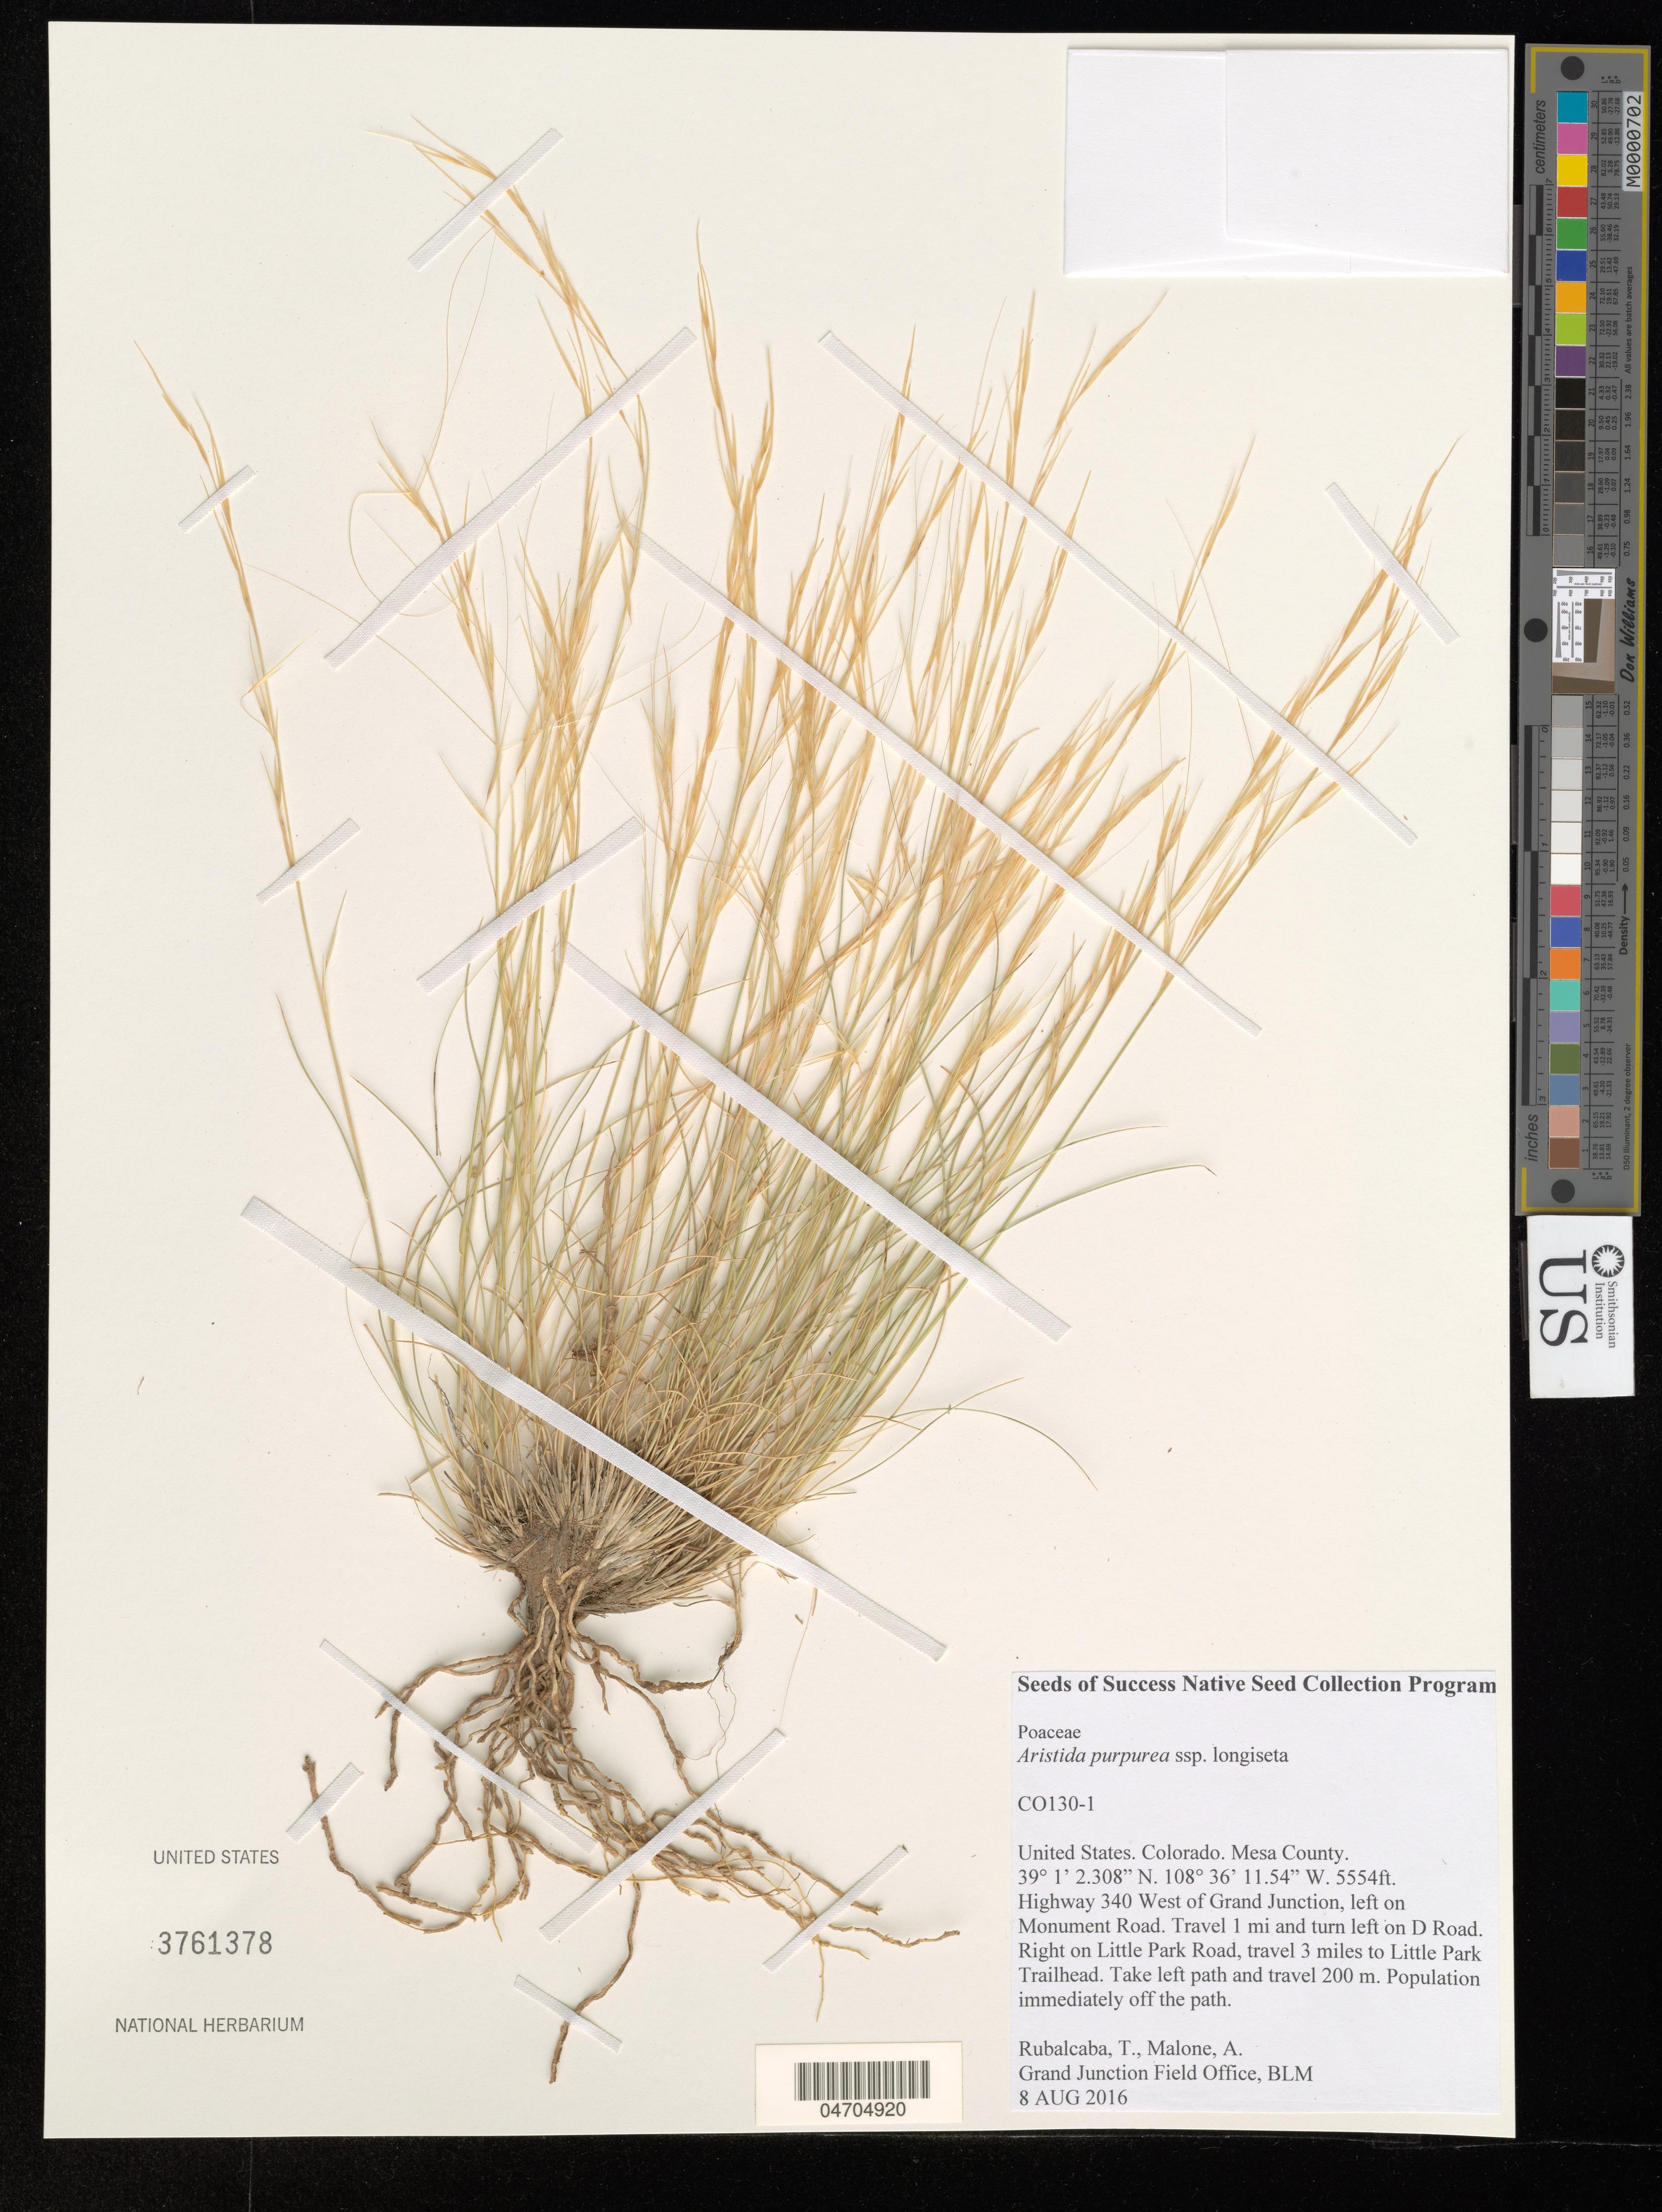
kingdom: Plantae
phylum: Tracheophyta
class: Liliopsida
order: Poales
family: Poaceae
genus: Aristida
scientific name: Aristida purpurea subsp. longiseta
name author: (Steud.) Vasey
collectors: T. Rubalcaba & A. Malone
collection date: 2016-08-08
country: United States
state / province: Colorado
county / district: Mesa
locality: Mesa County. Highway 340 West of Grand Junction, left on Monument Road. Travel 1 mi and turn left on D Road. Right on Little Park Road, travel 3 miles to Little Park Trailhead. Take left path and travel 200 m. Population immediately off the path.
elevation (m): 1693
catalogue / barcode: US 3761378